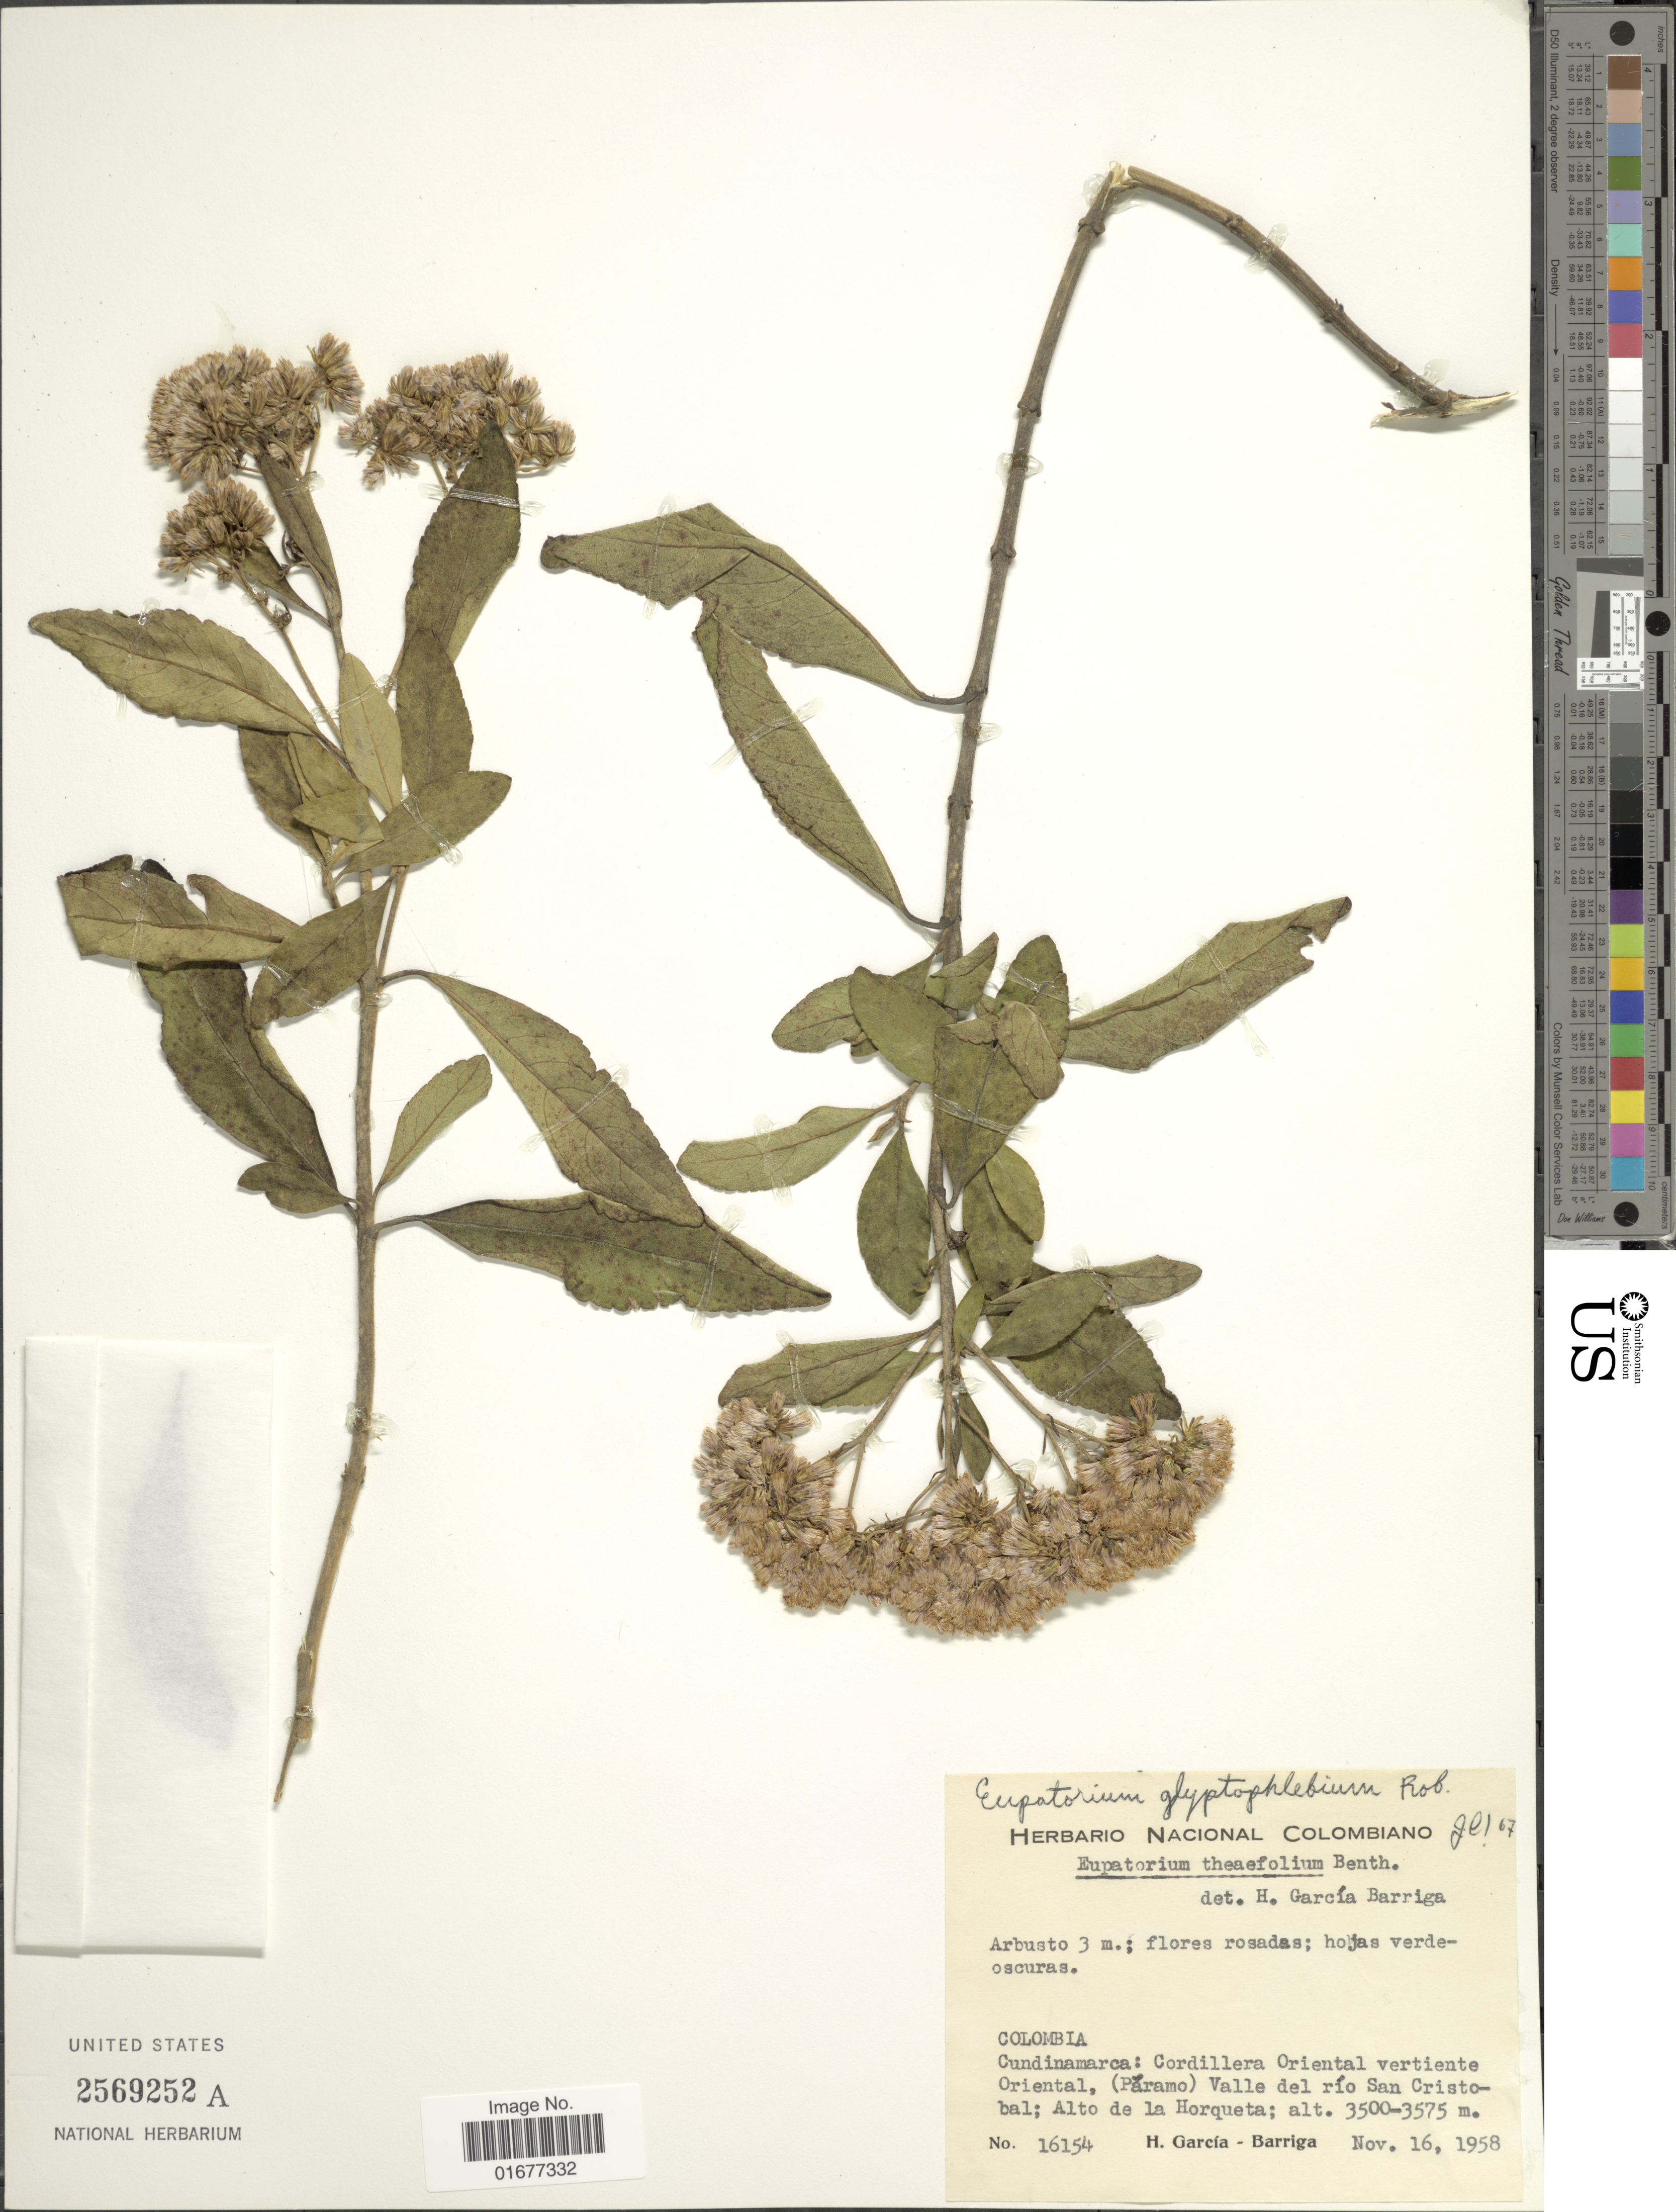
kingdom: Plantae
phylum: Tracheophyta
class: Magnoliopsida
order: Asterales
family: Asteraceae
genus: Ageratina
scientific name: Ageratina glyptophlebia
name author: (B.L. Rob.) R.M. King & H. Rob.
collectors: H. García Barriga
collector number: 16154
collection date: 1958-11-16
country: Colombia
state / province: Cundinamarca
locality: Cordillera Oriental vertiente Oriental, (Paramo) Valle del rio San Cristobal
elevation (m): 3500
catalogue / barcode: US 2569252A